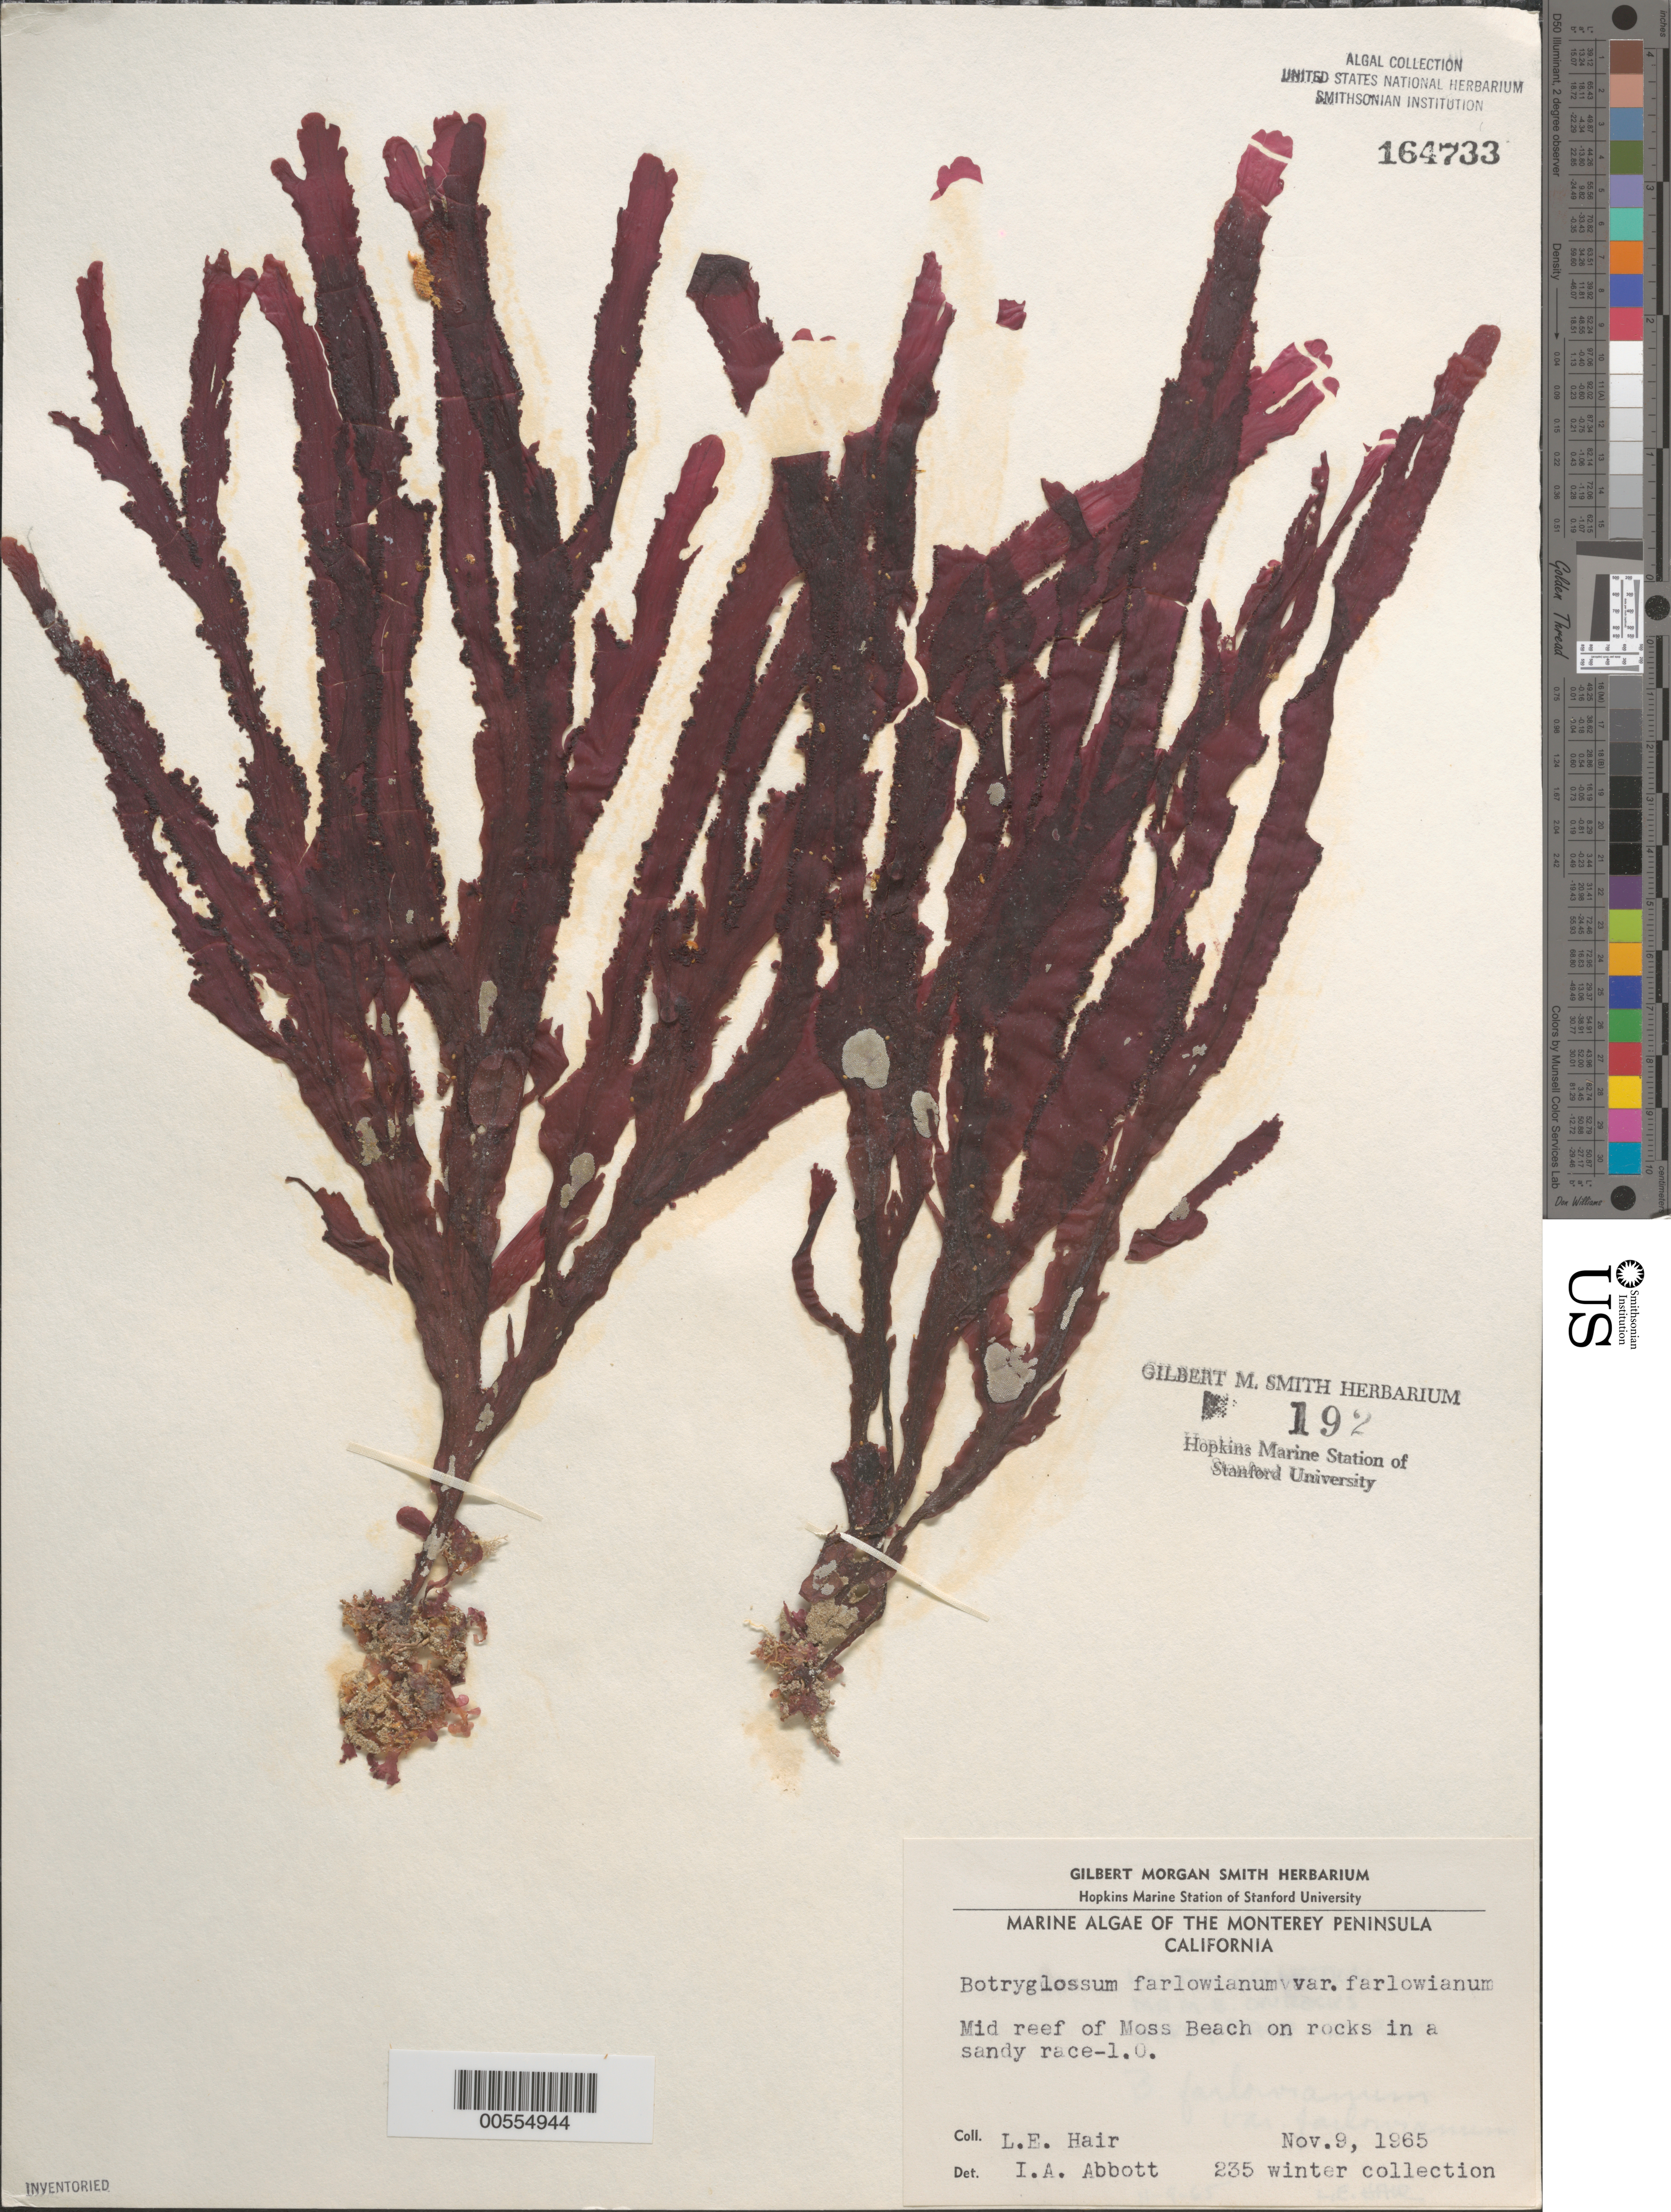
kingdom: Plantae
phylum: Rhodophyta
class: Florideophyceae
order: Ceramiales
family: Delesseriaceae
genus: Botryoglossum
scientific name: Botryoglossum farlowianum var. farlowianum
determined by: Abbott, Isabella A.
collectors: L. Hair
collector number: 235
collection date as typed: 09 Nov 1965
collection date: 1965-11-09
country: United States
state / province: California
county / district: Monterey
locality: Middle Reef of Moss Beach, Pacific Grove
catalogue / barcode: US 164733